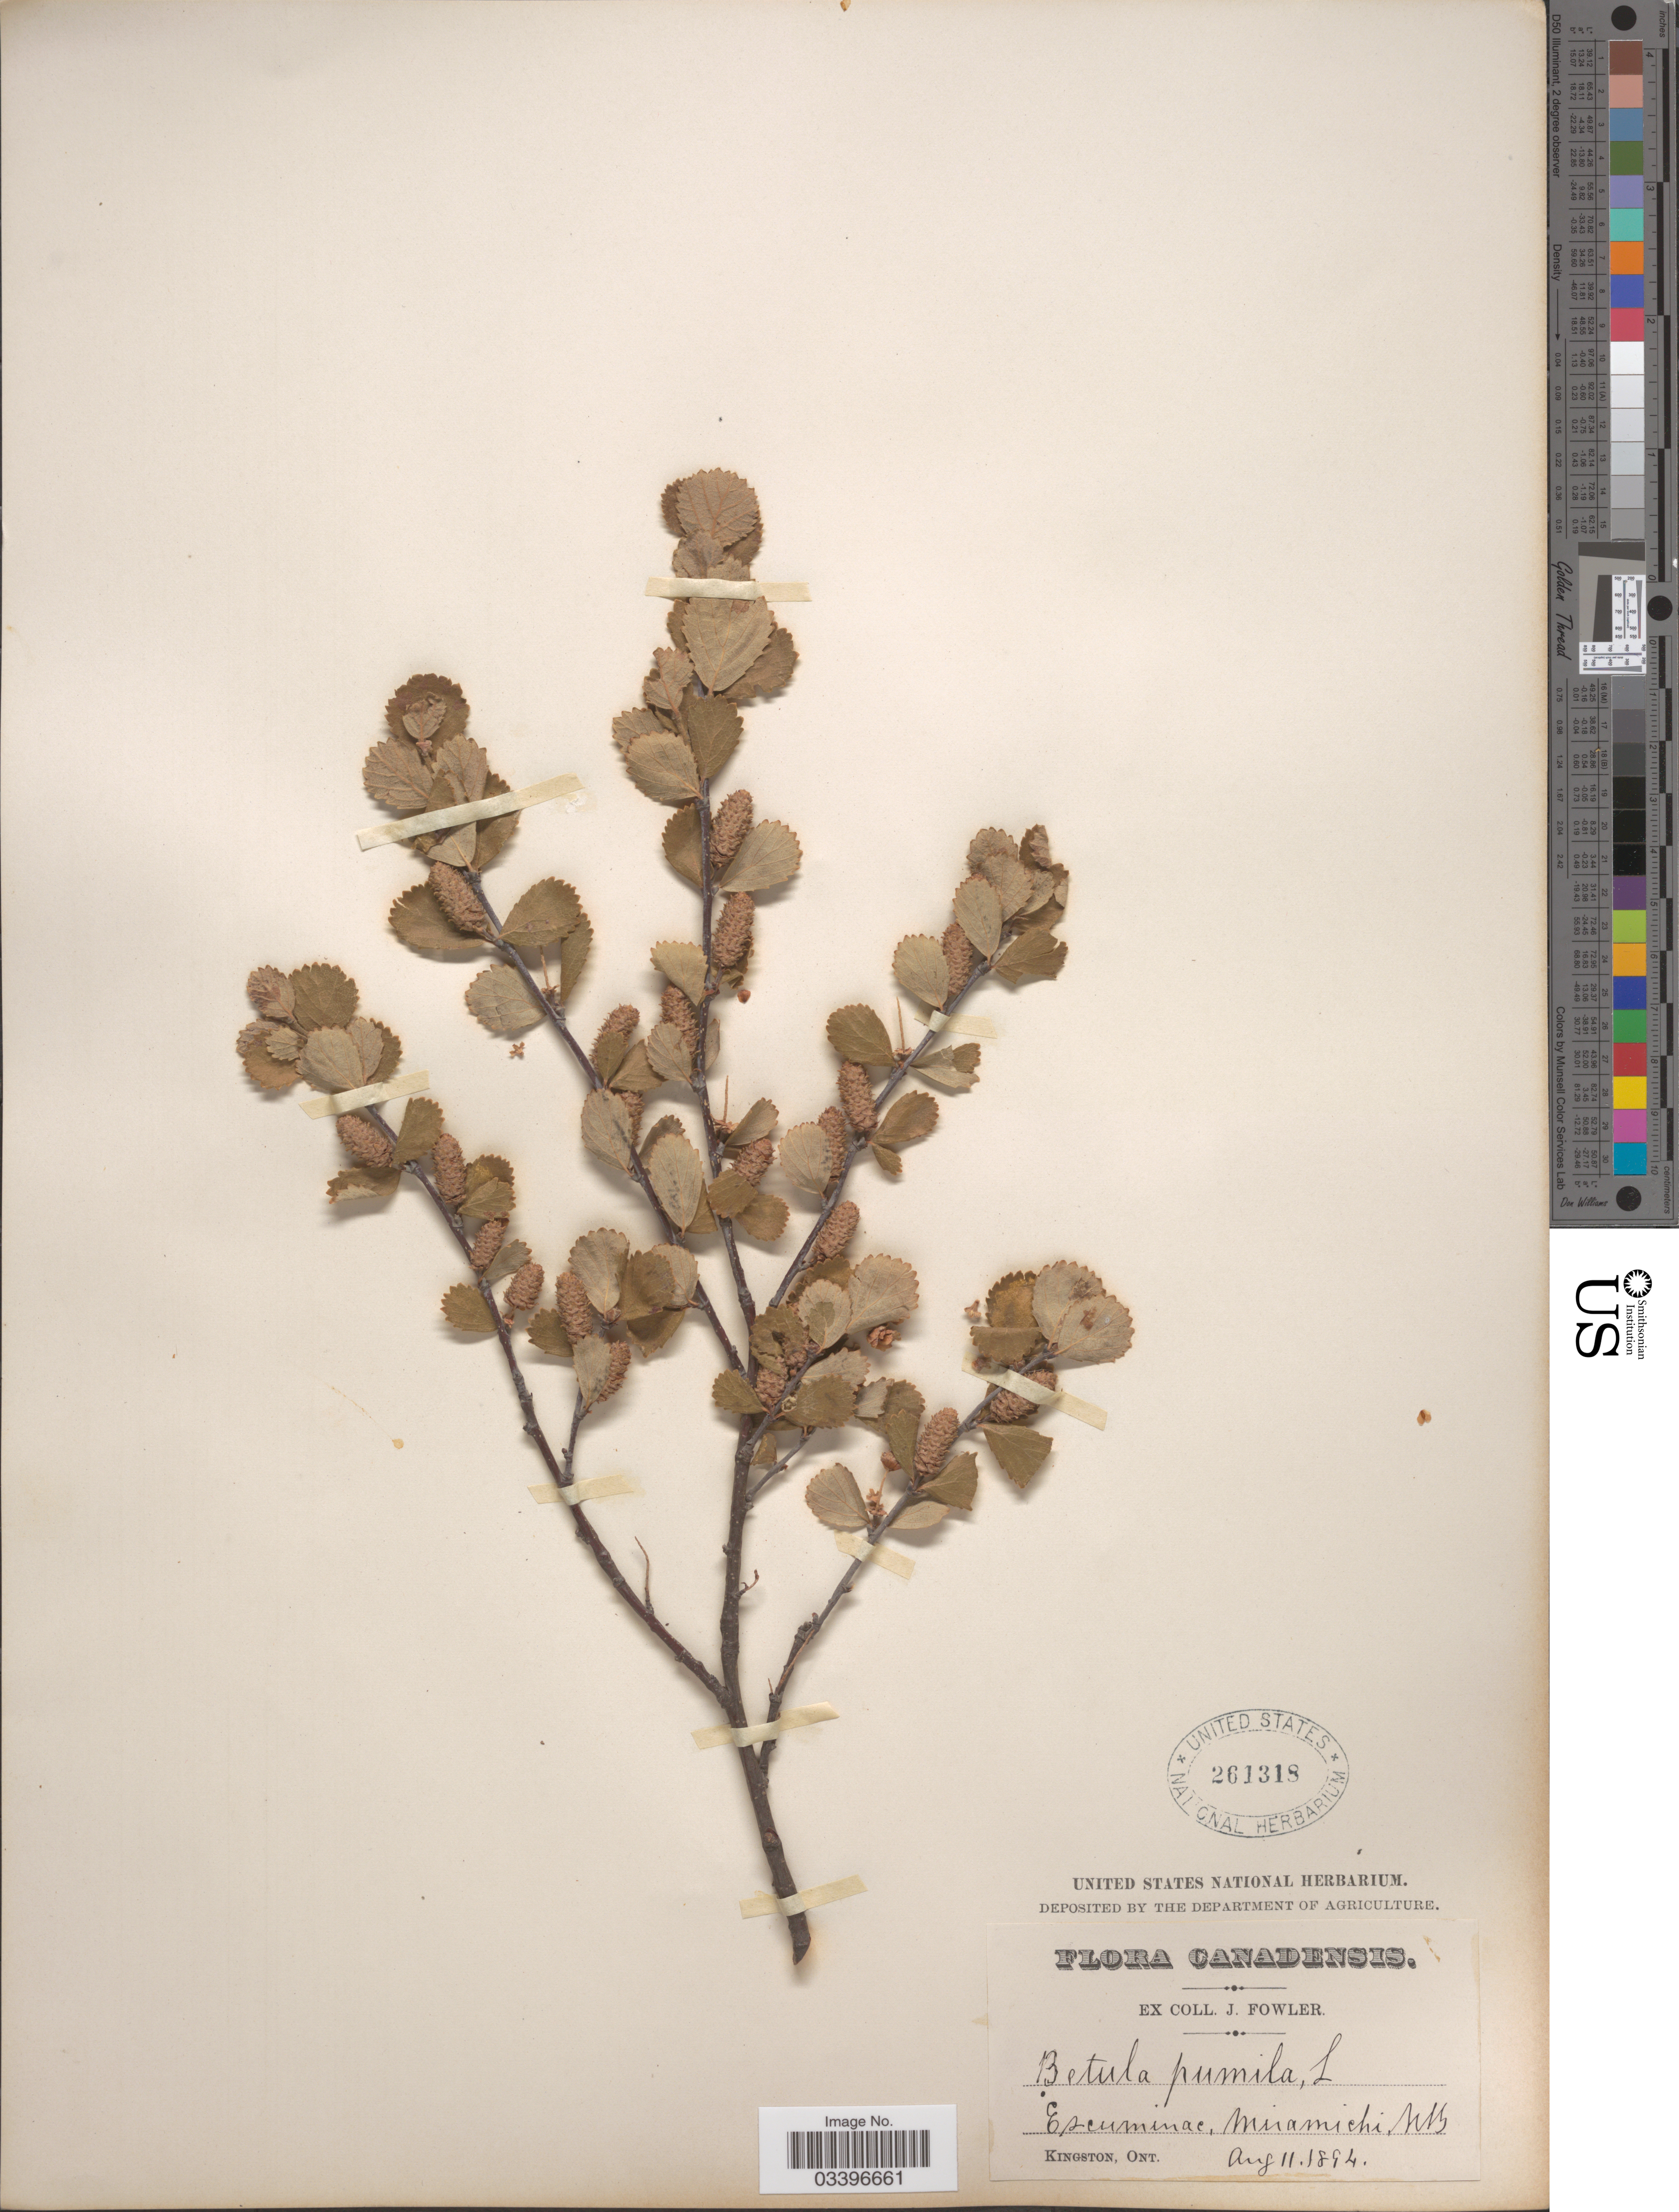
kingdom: Plantae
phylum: Tracheophyta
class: Magnoliopsida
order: Fagales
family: Betulaceae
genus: Betula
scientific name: Betula pumila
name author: L.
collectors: J. Fowler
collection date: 1894-08-11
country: Canada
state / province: New Brunswick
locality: Escuminac, Miramichi.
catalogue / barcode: US 261318